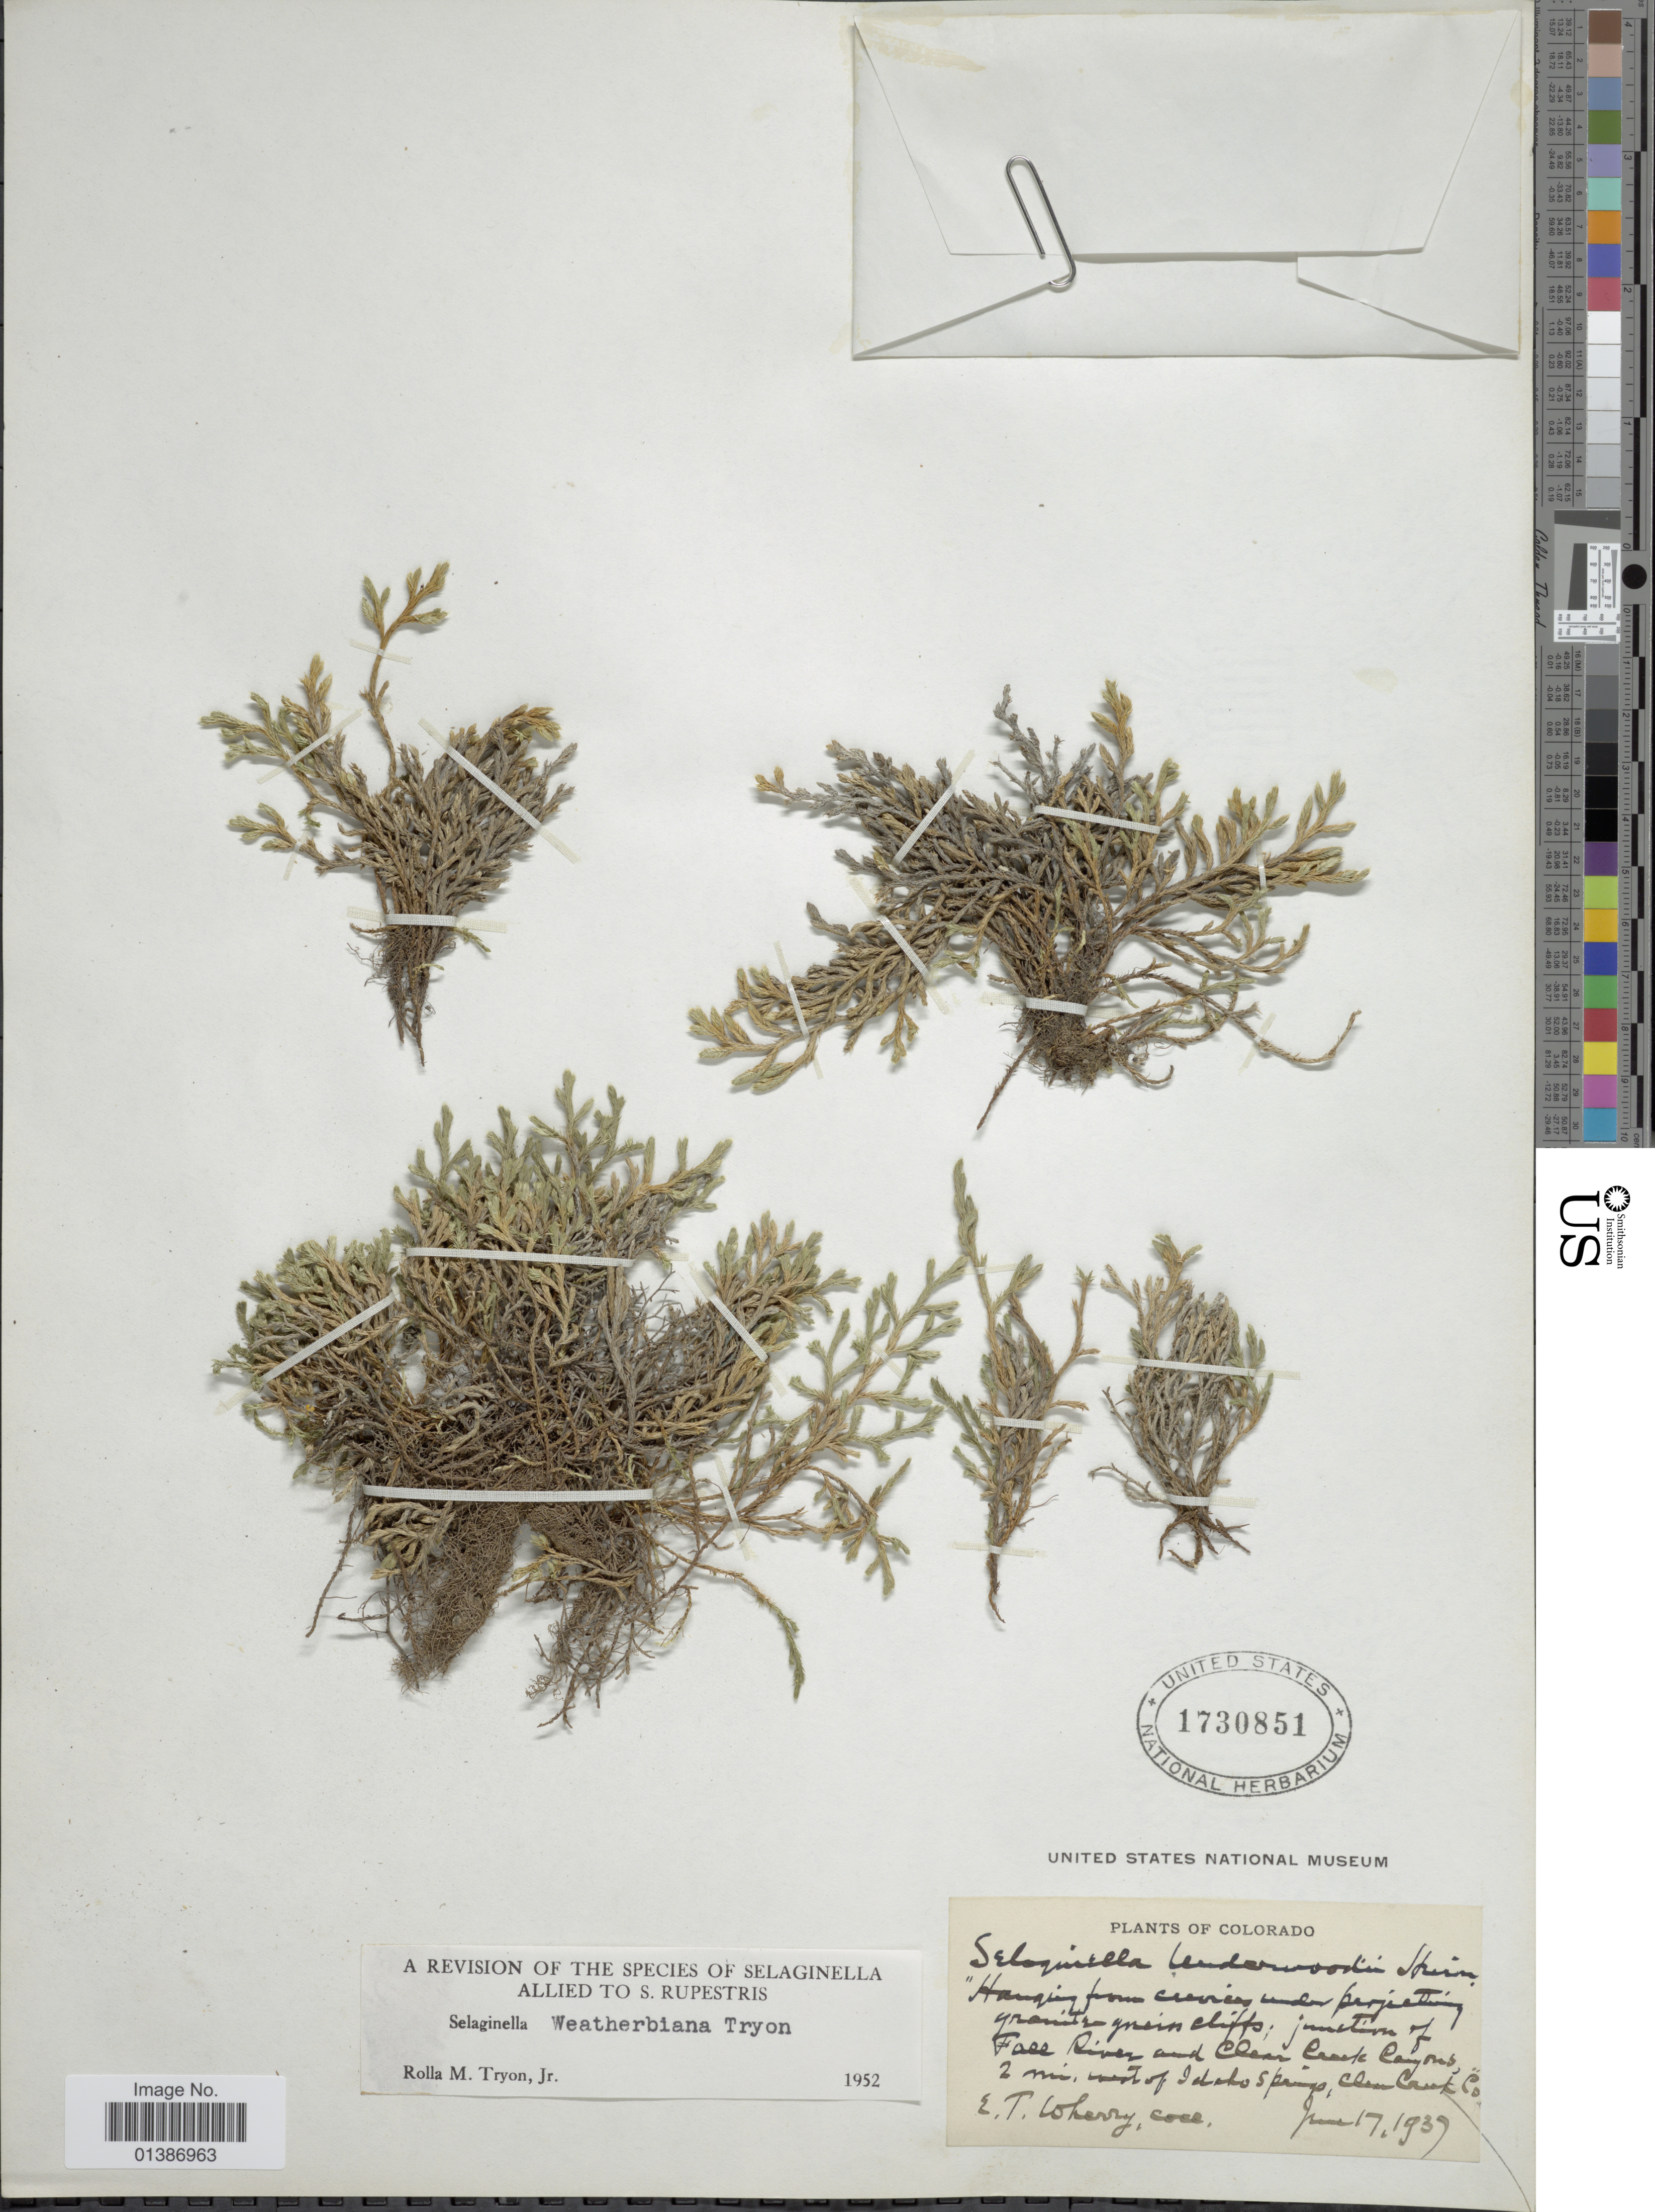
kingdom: Plantae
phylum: Tracheophyta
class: Lycopodiopsida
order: Selaginellales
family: Selaginellaceae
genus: Selaginella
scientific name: Selaginella weatherbiana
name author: R.M. Tryon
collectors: E. T. Wherry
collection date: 1937-06-17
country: United States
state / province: Colorado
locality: Junction of Fall River and Clear Creek Canyons, 2 mi. west of Idaho Springs, Clear Creek Co.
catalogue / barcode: US 1730851